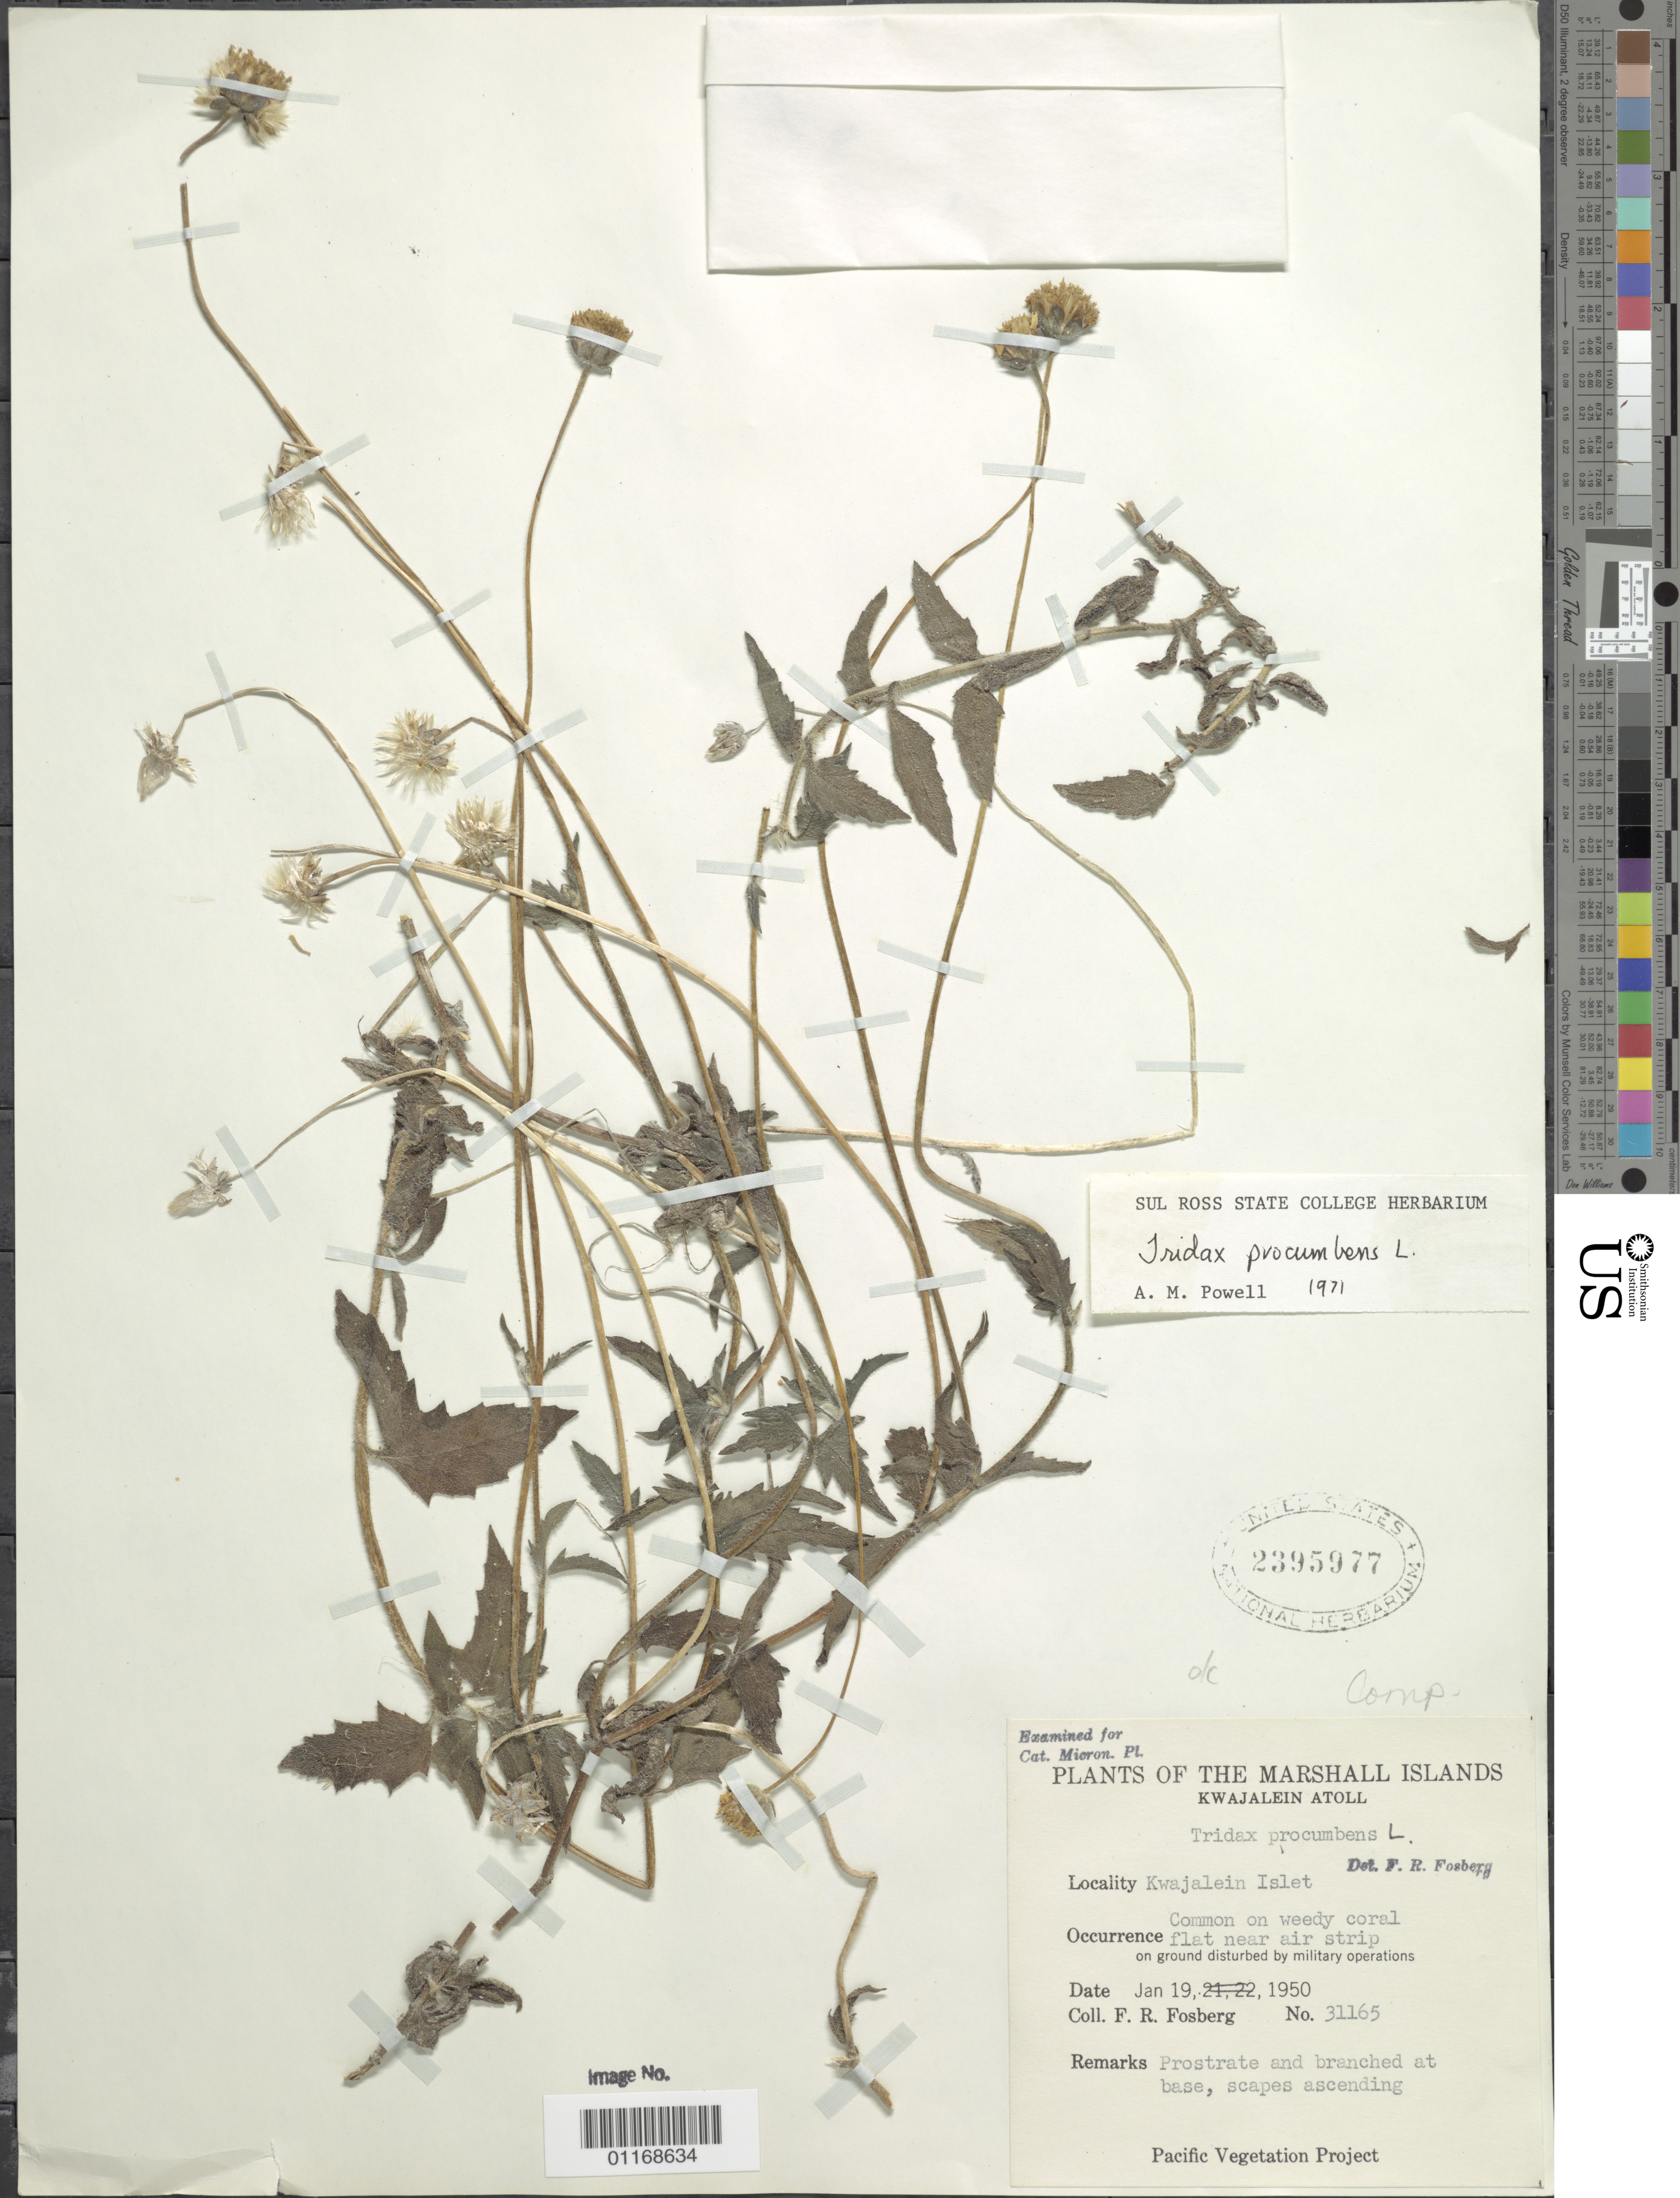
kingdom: Plantae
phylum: Tracheophyta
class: Magnoliopsida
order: Asterales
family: Asteraceae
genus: Tridax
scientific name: Tridax procumbens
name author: L.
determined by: Powell, A. M.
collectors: F. R. Fosberg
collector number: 31165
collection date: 1950-01-19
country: Marshall Islands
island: Kwajelein Atoll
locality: On ground disturbed by military operations.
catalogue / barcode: US 2395977